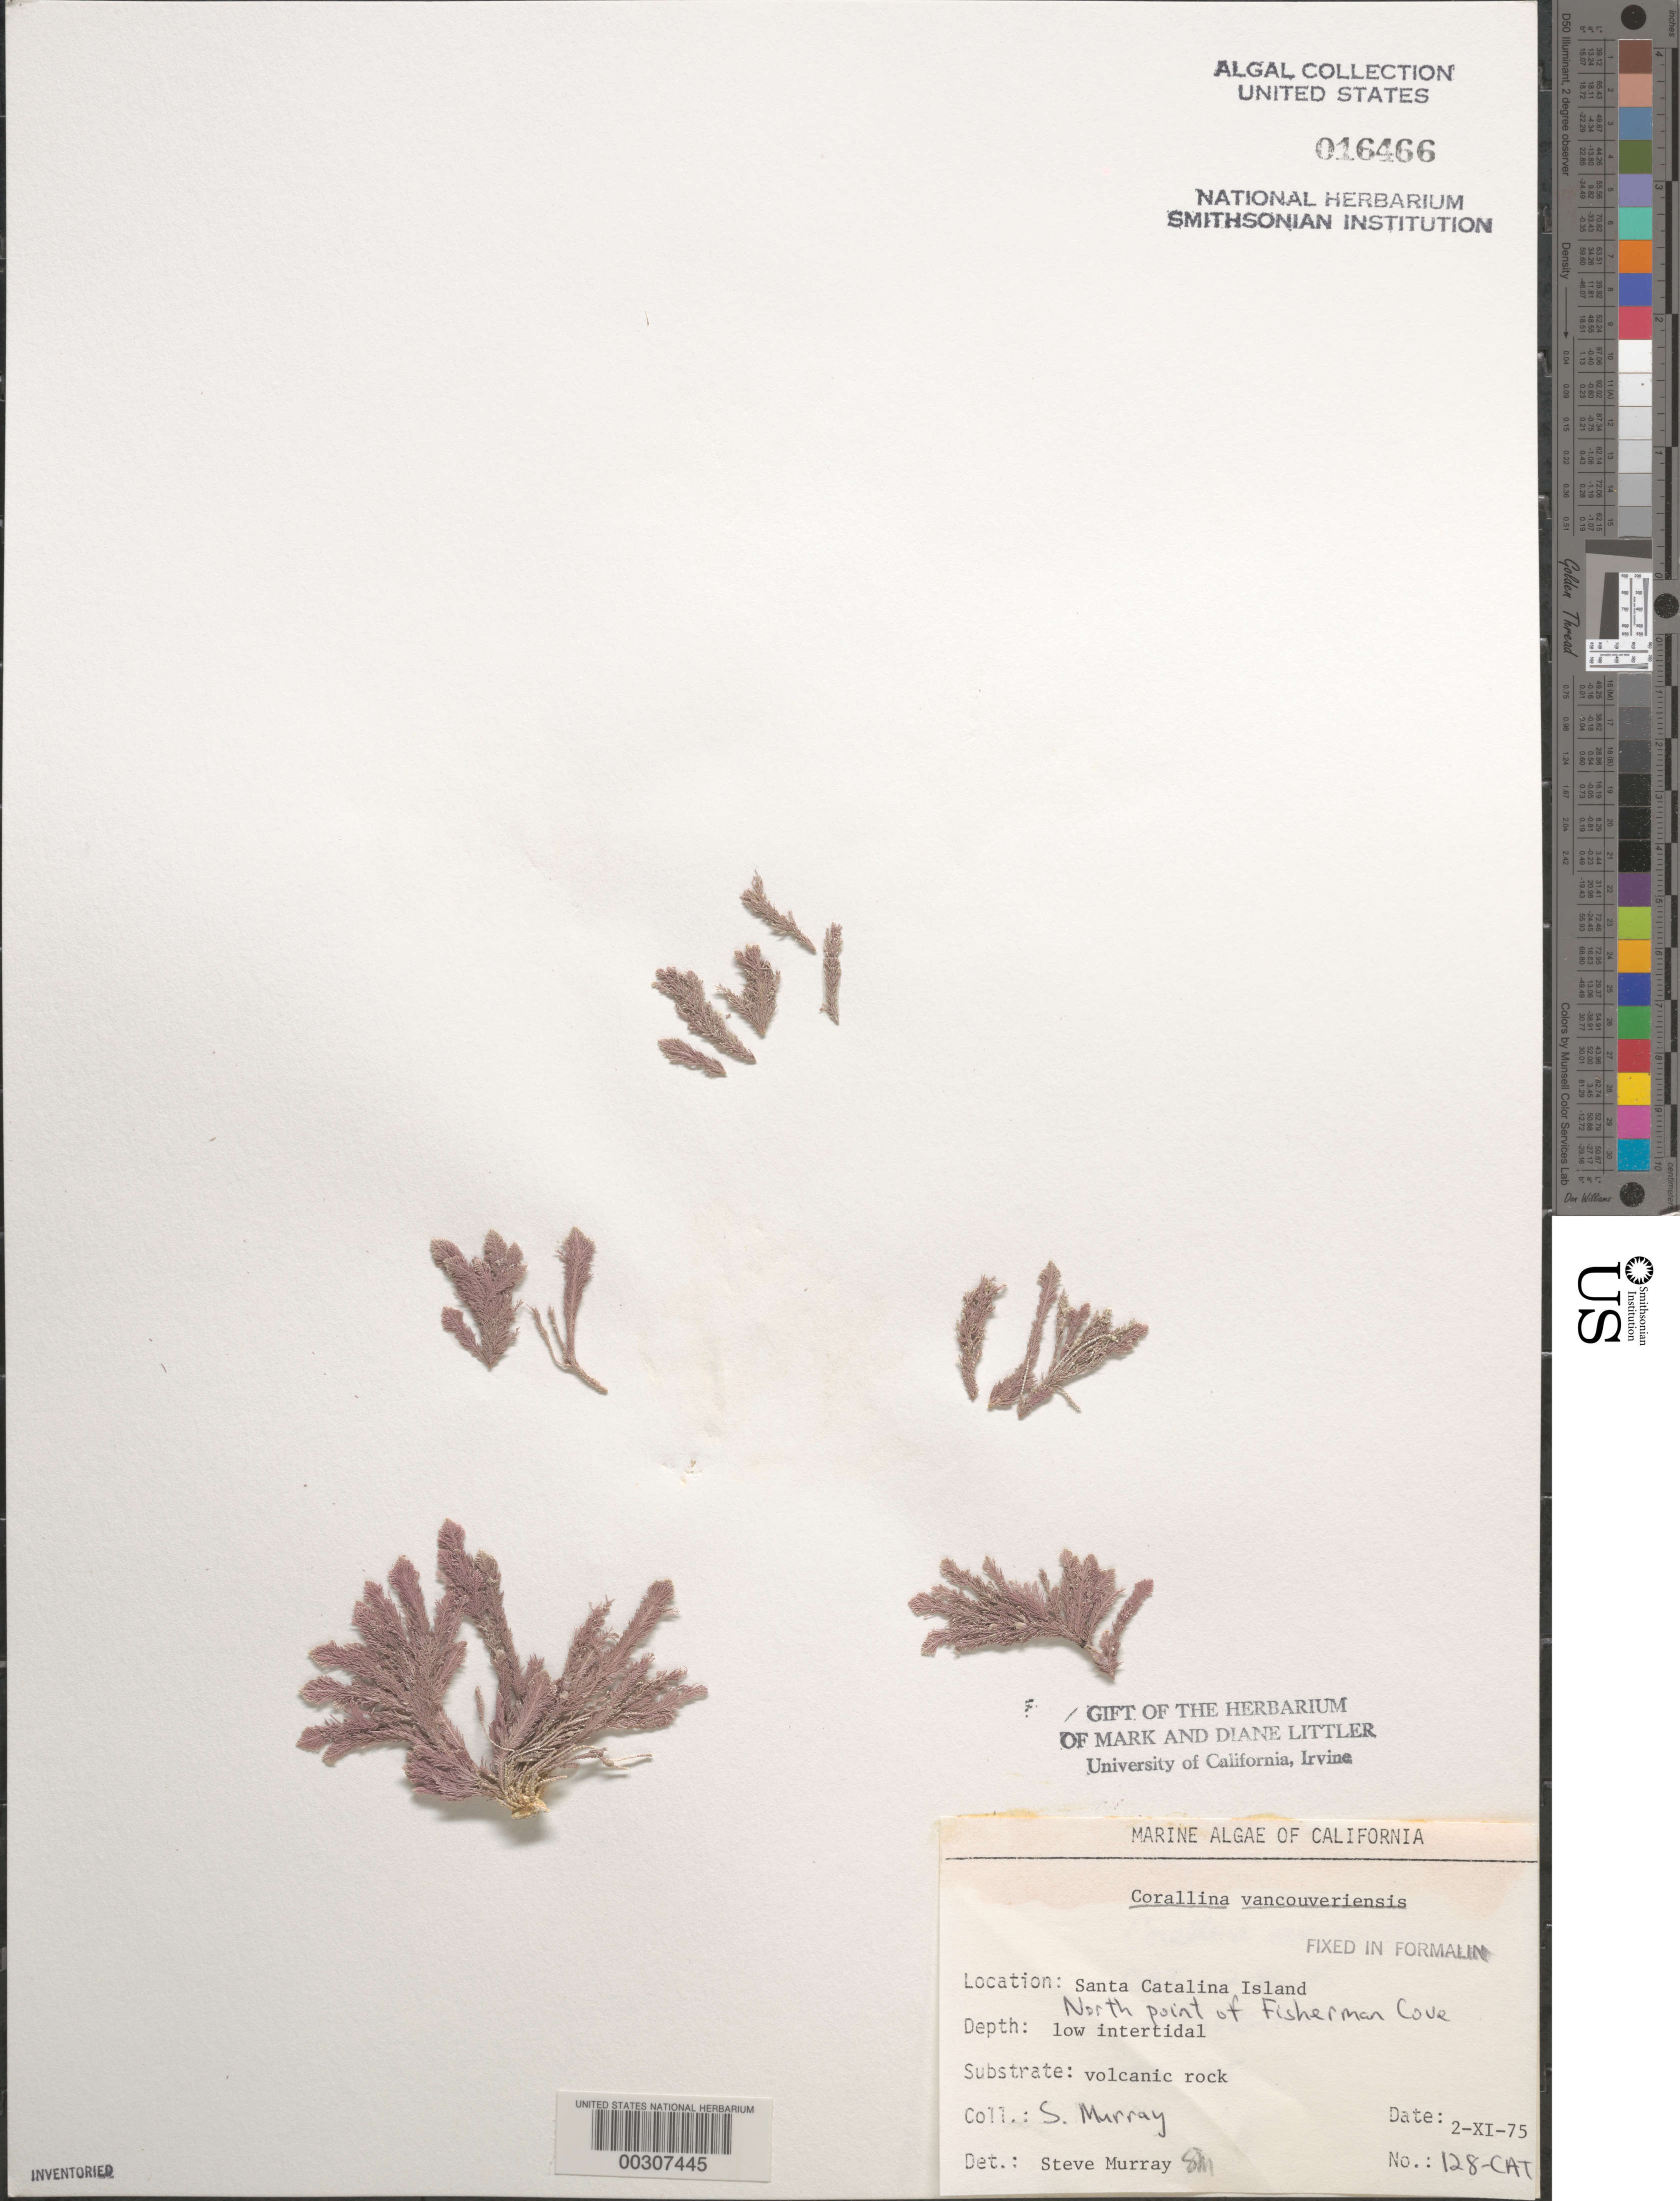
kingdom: Plantae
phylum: Rhodophyta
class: Florideophyceae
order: Corallinales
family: Corallinaceae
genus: Corallina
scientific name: Corallina vancouveriensis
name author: Yendo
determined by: Murray, S. N.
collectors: S. N. Murray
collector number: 128-cat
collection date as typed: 02 Nov 1975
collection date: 1975-11-02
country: United States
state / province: California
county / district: Los Angeles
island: Santa Catalina Island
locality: Fishermen Cove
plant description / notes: BLM-SOCALBIGHT Rocky Intertidal Survey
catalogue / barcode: US 16466